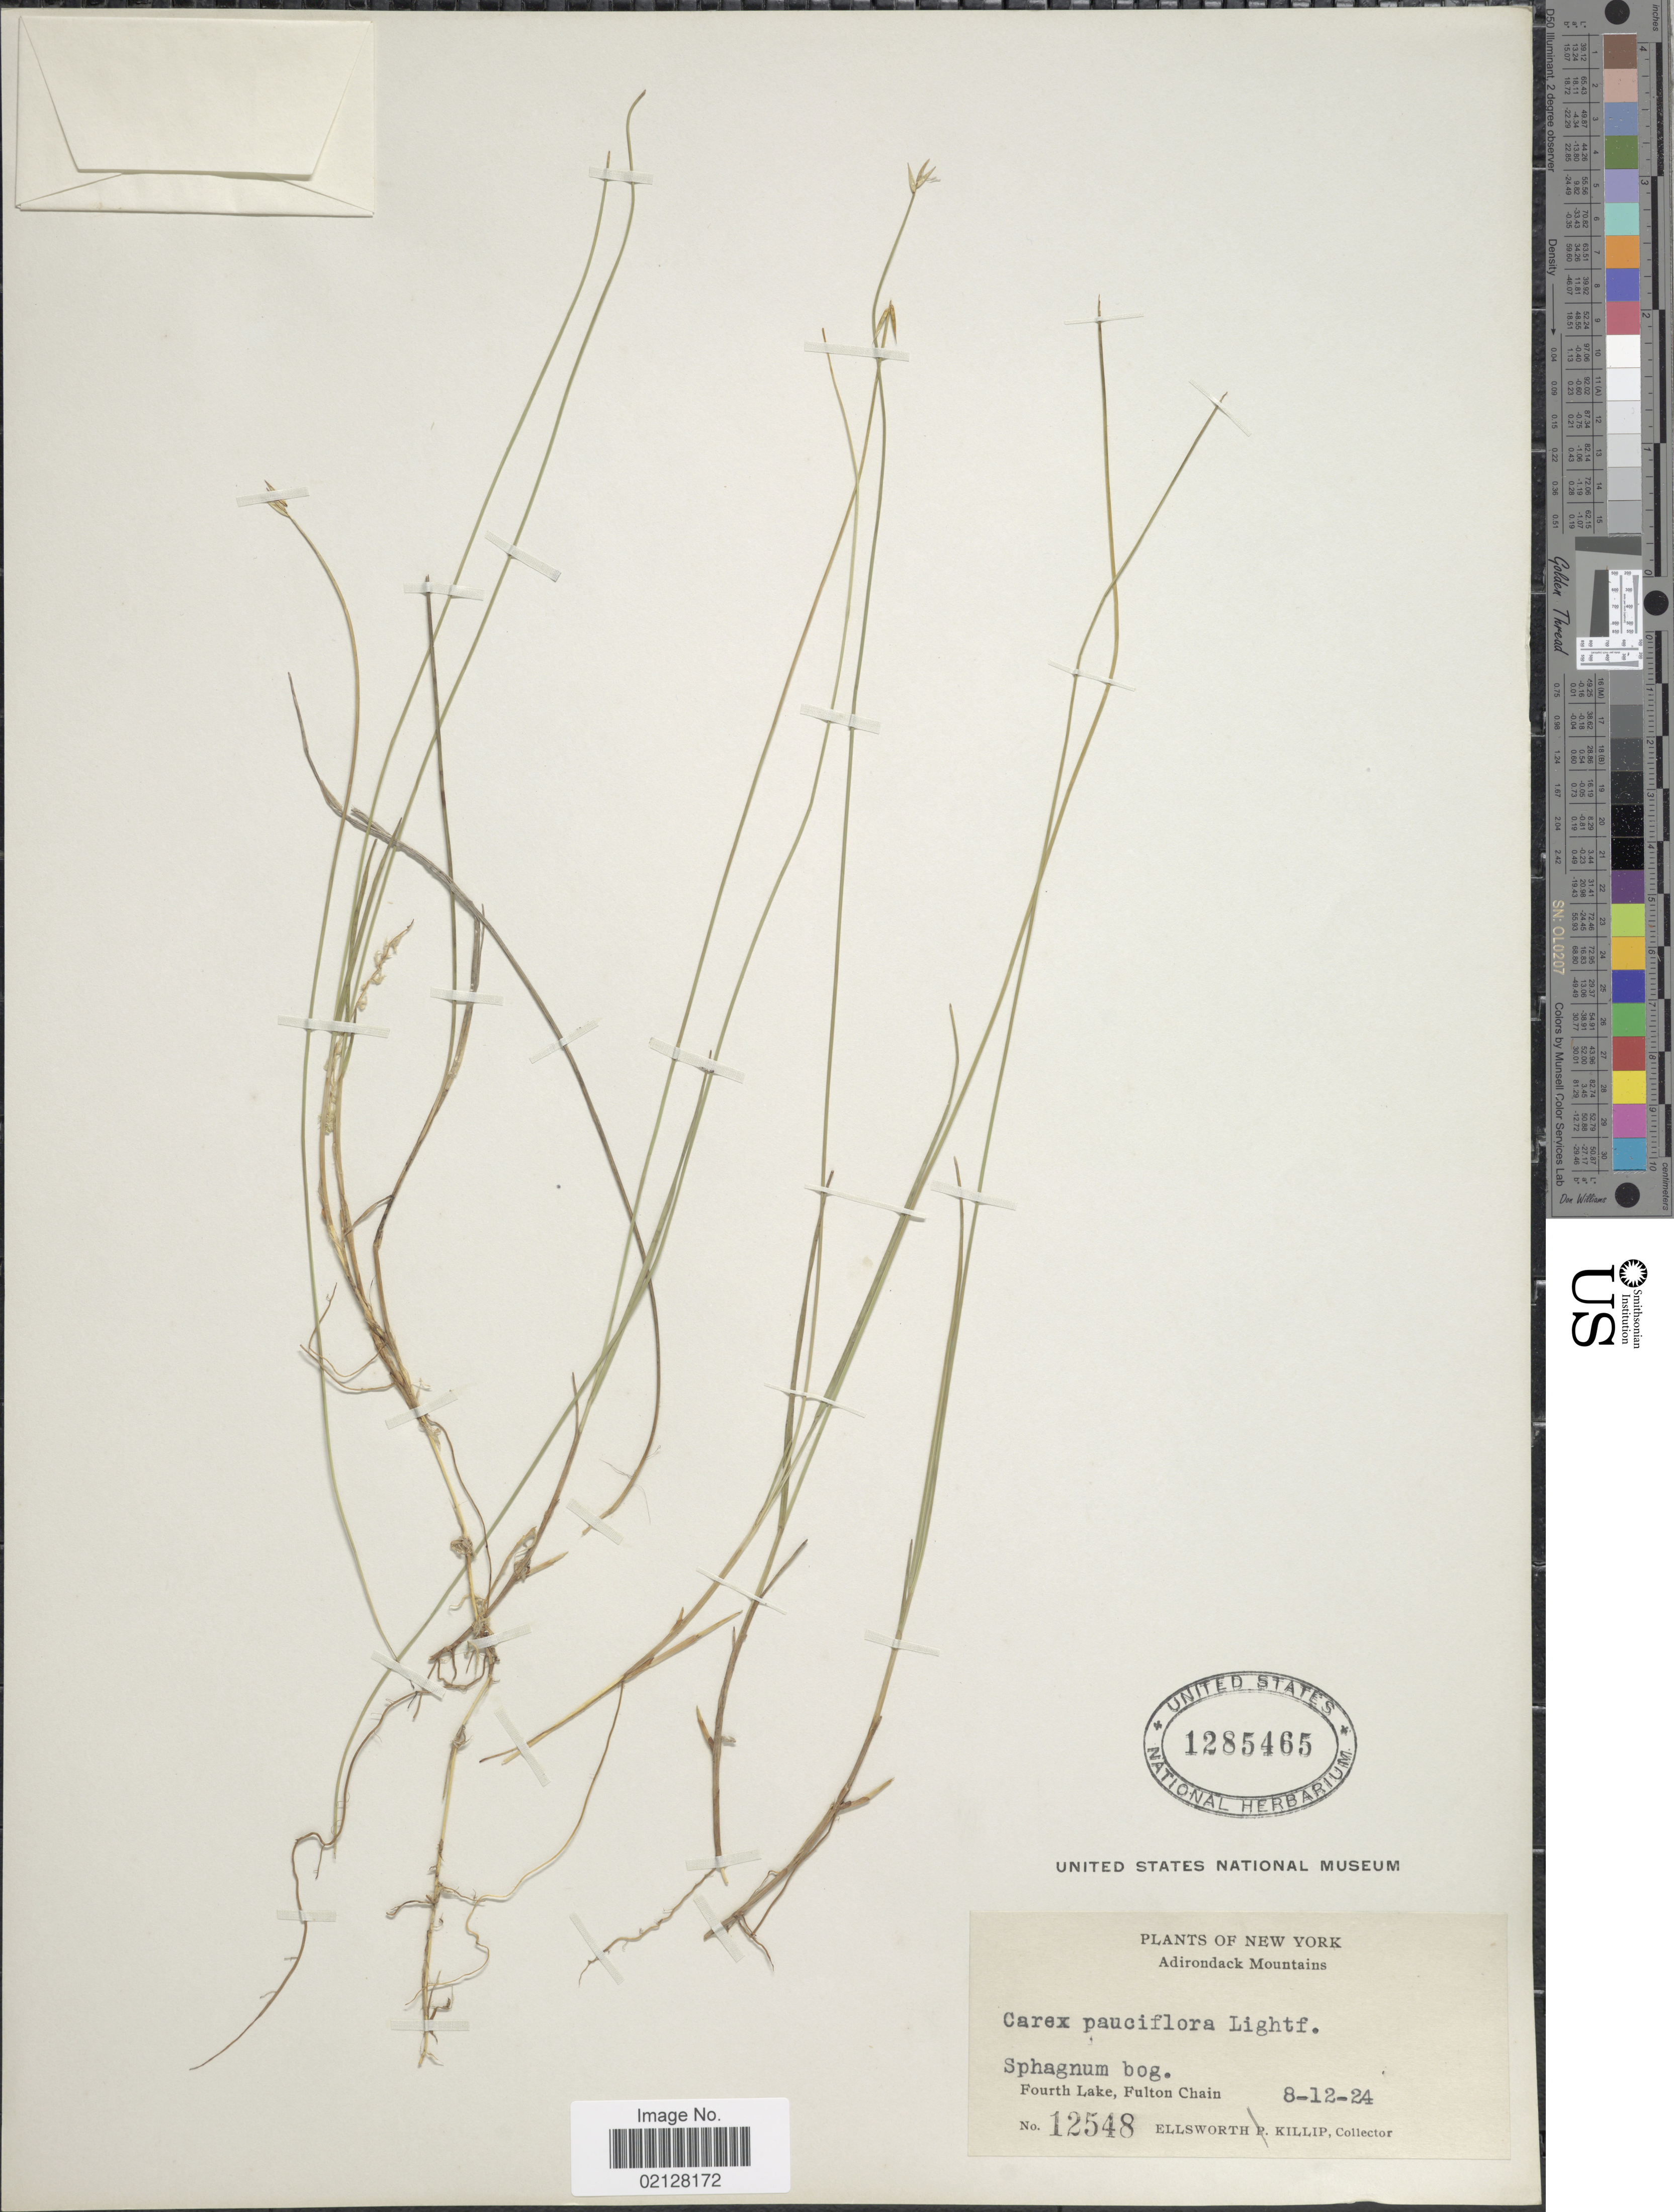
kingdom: Plantae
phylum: Tracheophyta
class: Liliopsida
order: Poales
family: Cyperaceae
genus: Carex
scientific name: Carex pauciflora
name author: Lightf.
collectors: E. P. Killip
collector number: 12548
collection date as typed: Transcribed d/m/y: 12/8/24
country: United States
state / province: New York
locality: Adirondack Mountains. Fourth Lake, Fulton Chain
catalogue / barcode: US 1285465